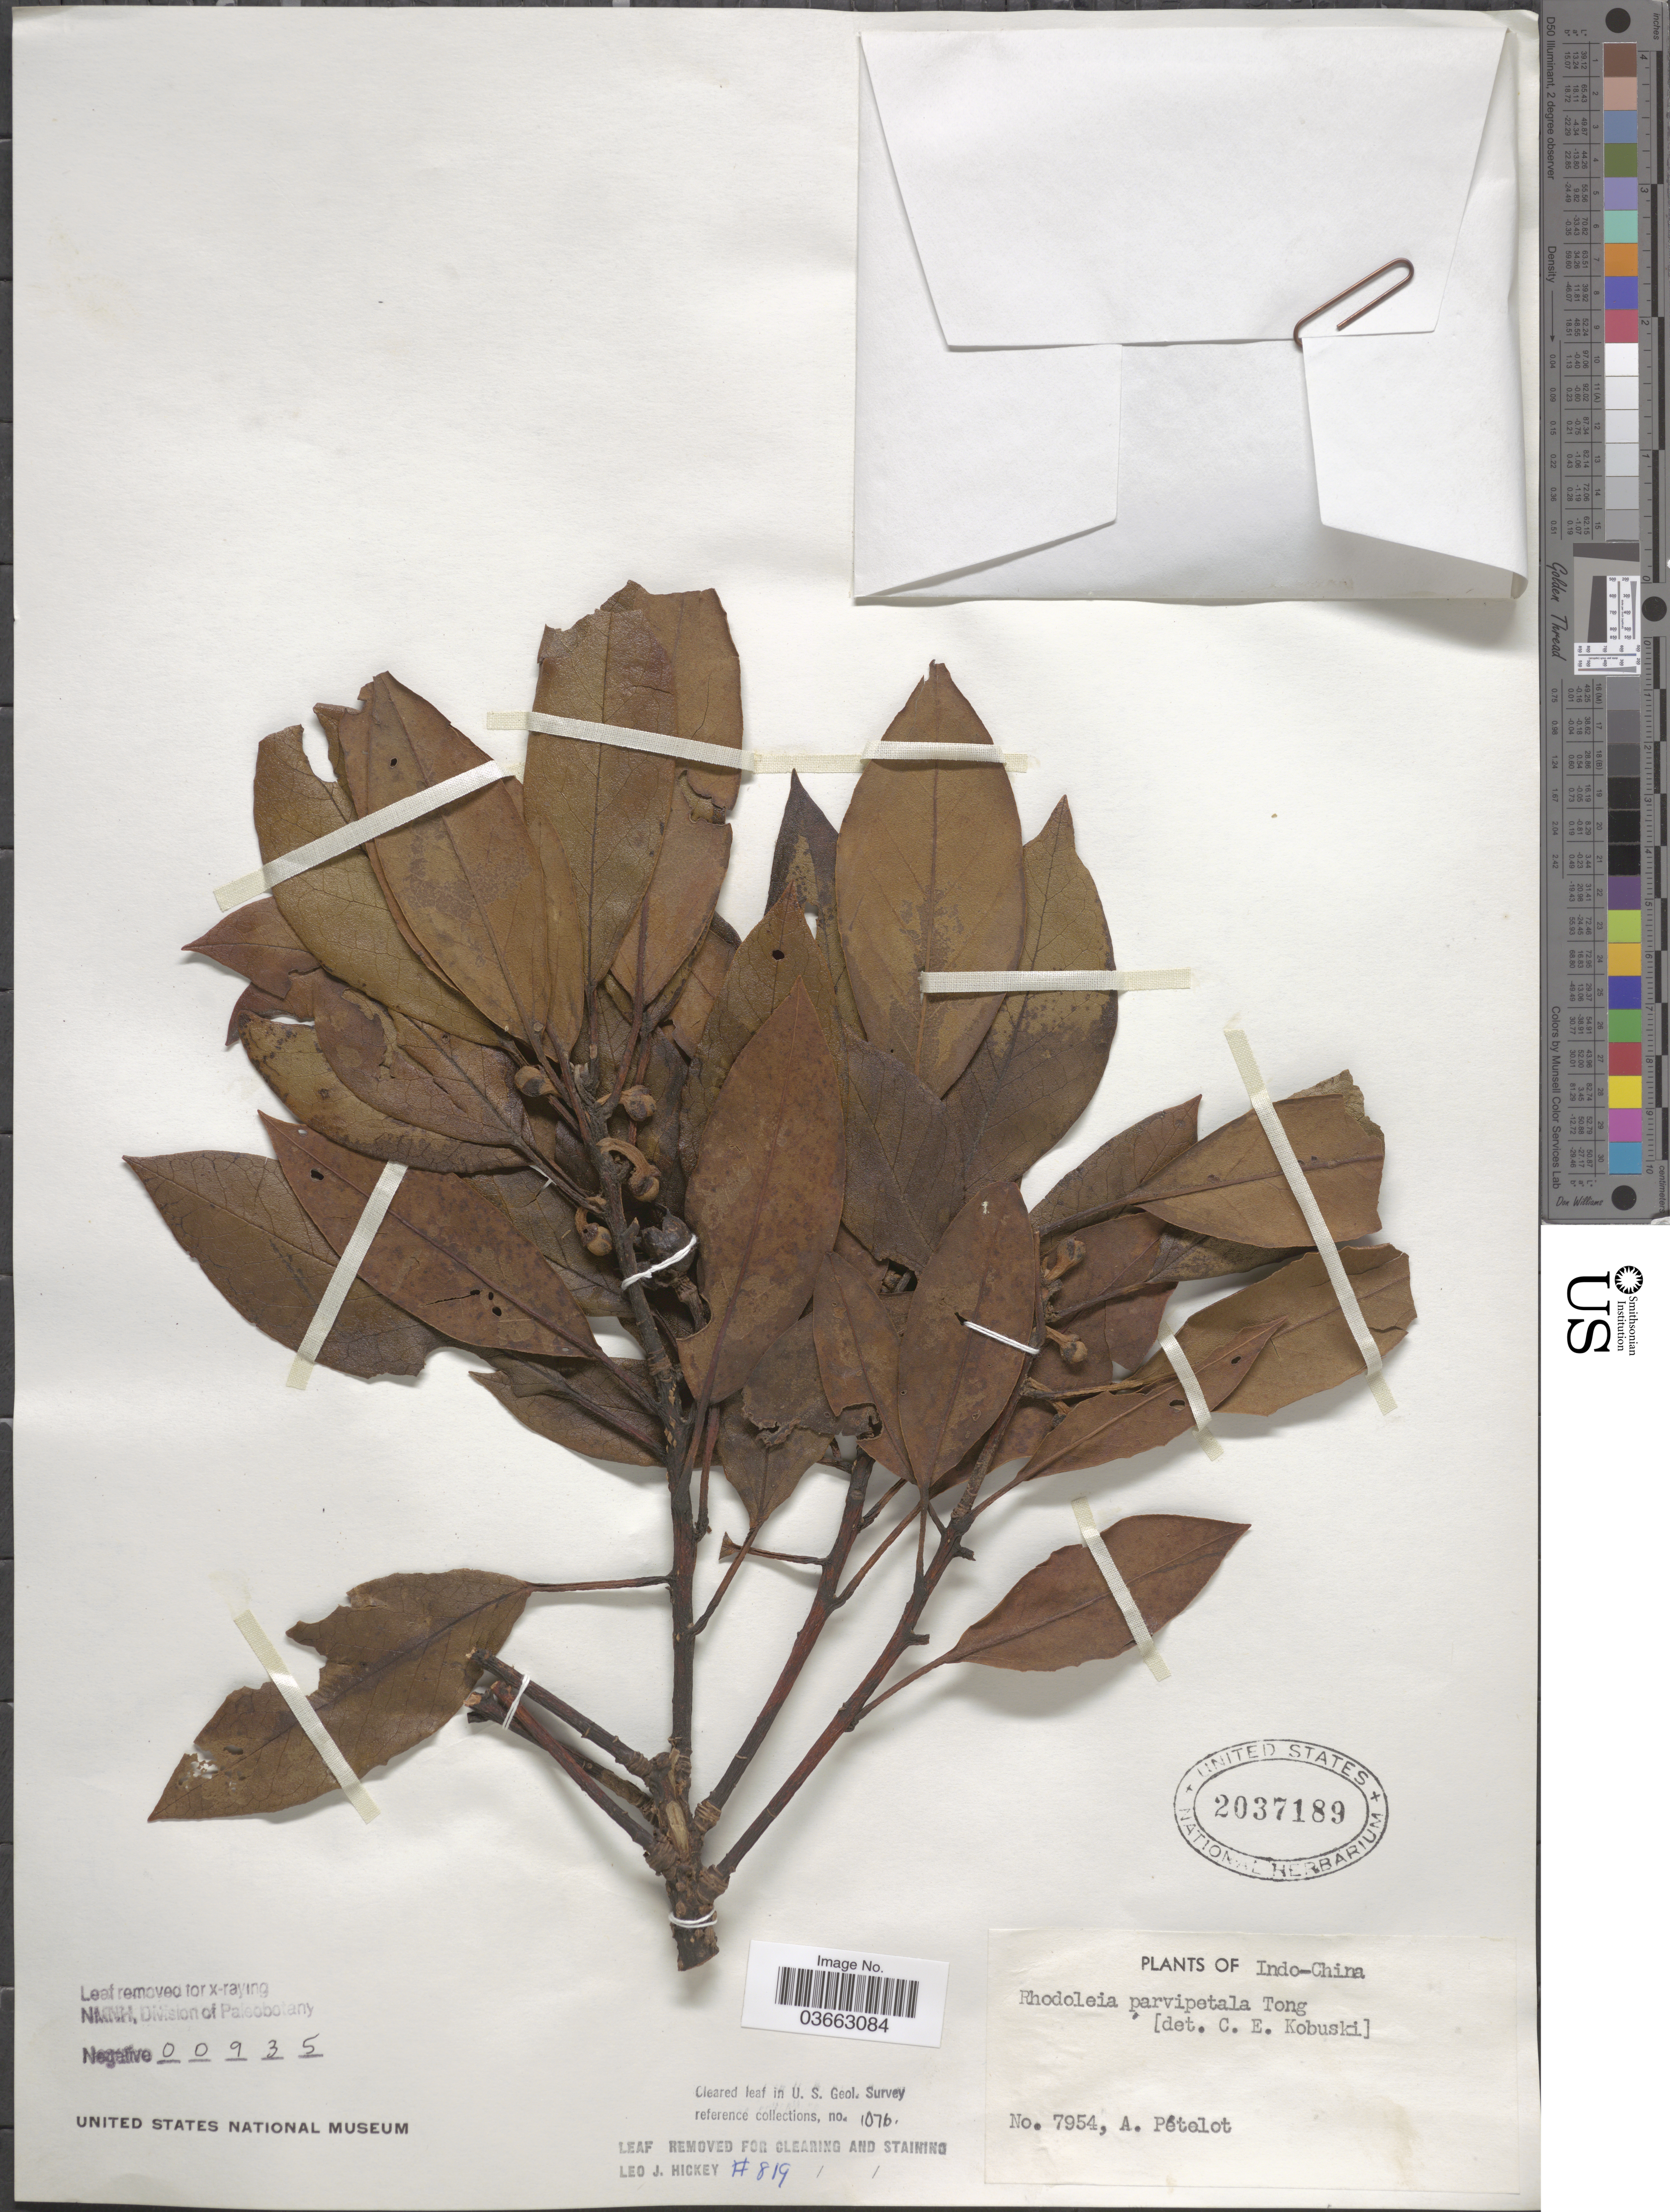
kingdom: Plantae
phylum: Tracheophyta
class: Magnoliopsida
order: Saxifragales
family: Hamamelidaceae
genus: Rhodoleia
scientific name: Rhodoleia parvipetala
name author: Tong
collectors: A. Petelot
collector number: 7954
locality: Indo-China.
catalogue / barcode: US 2037189